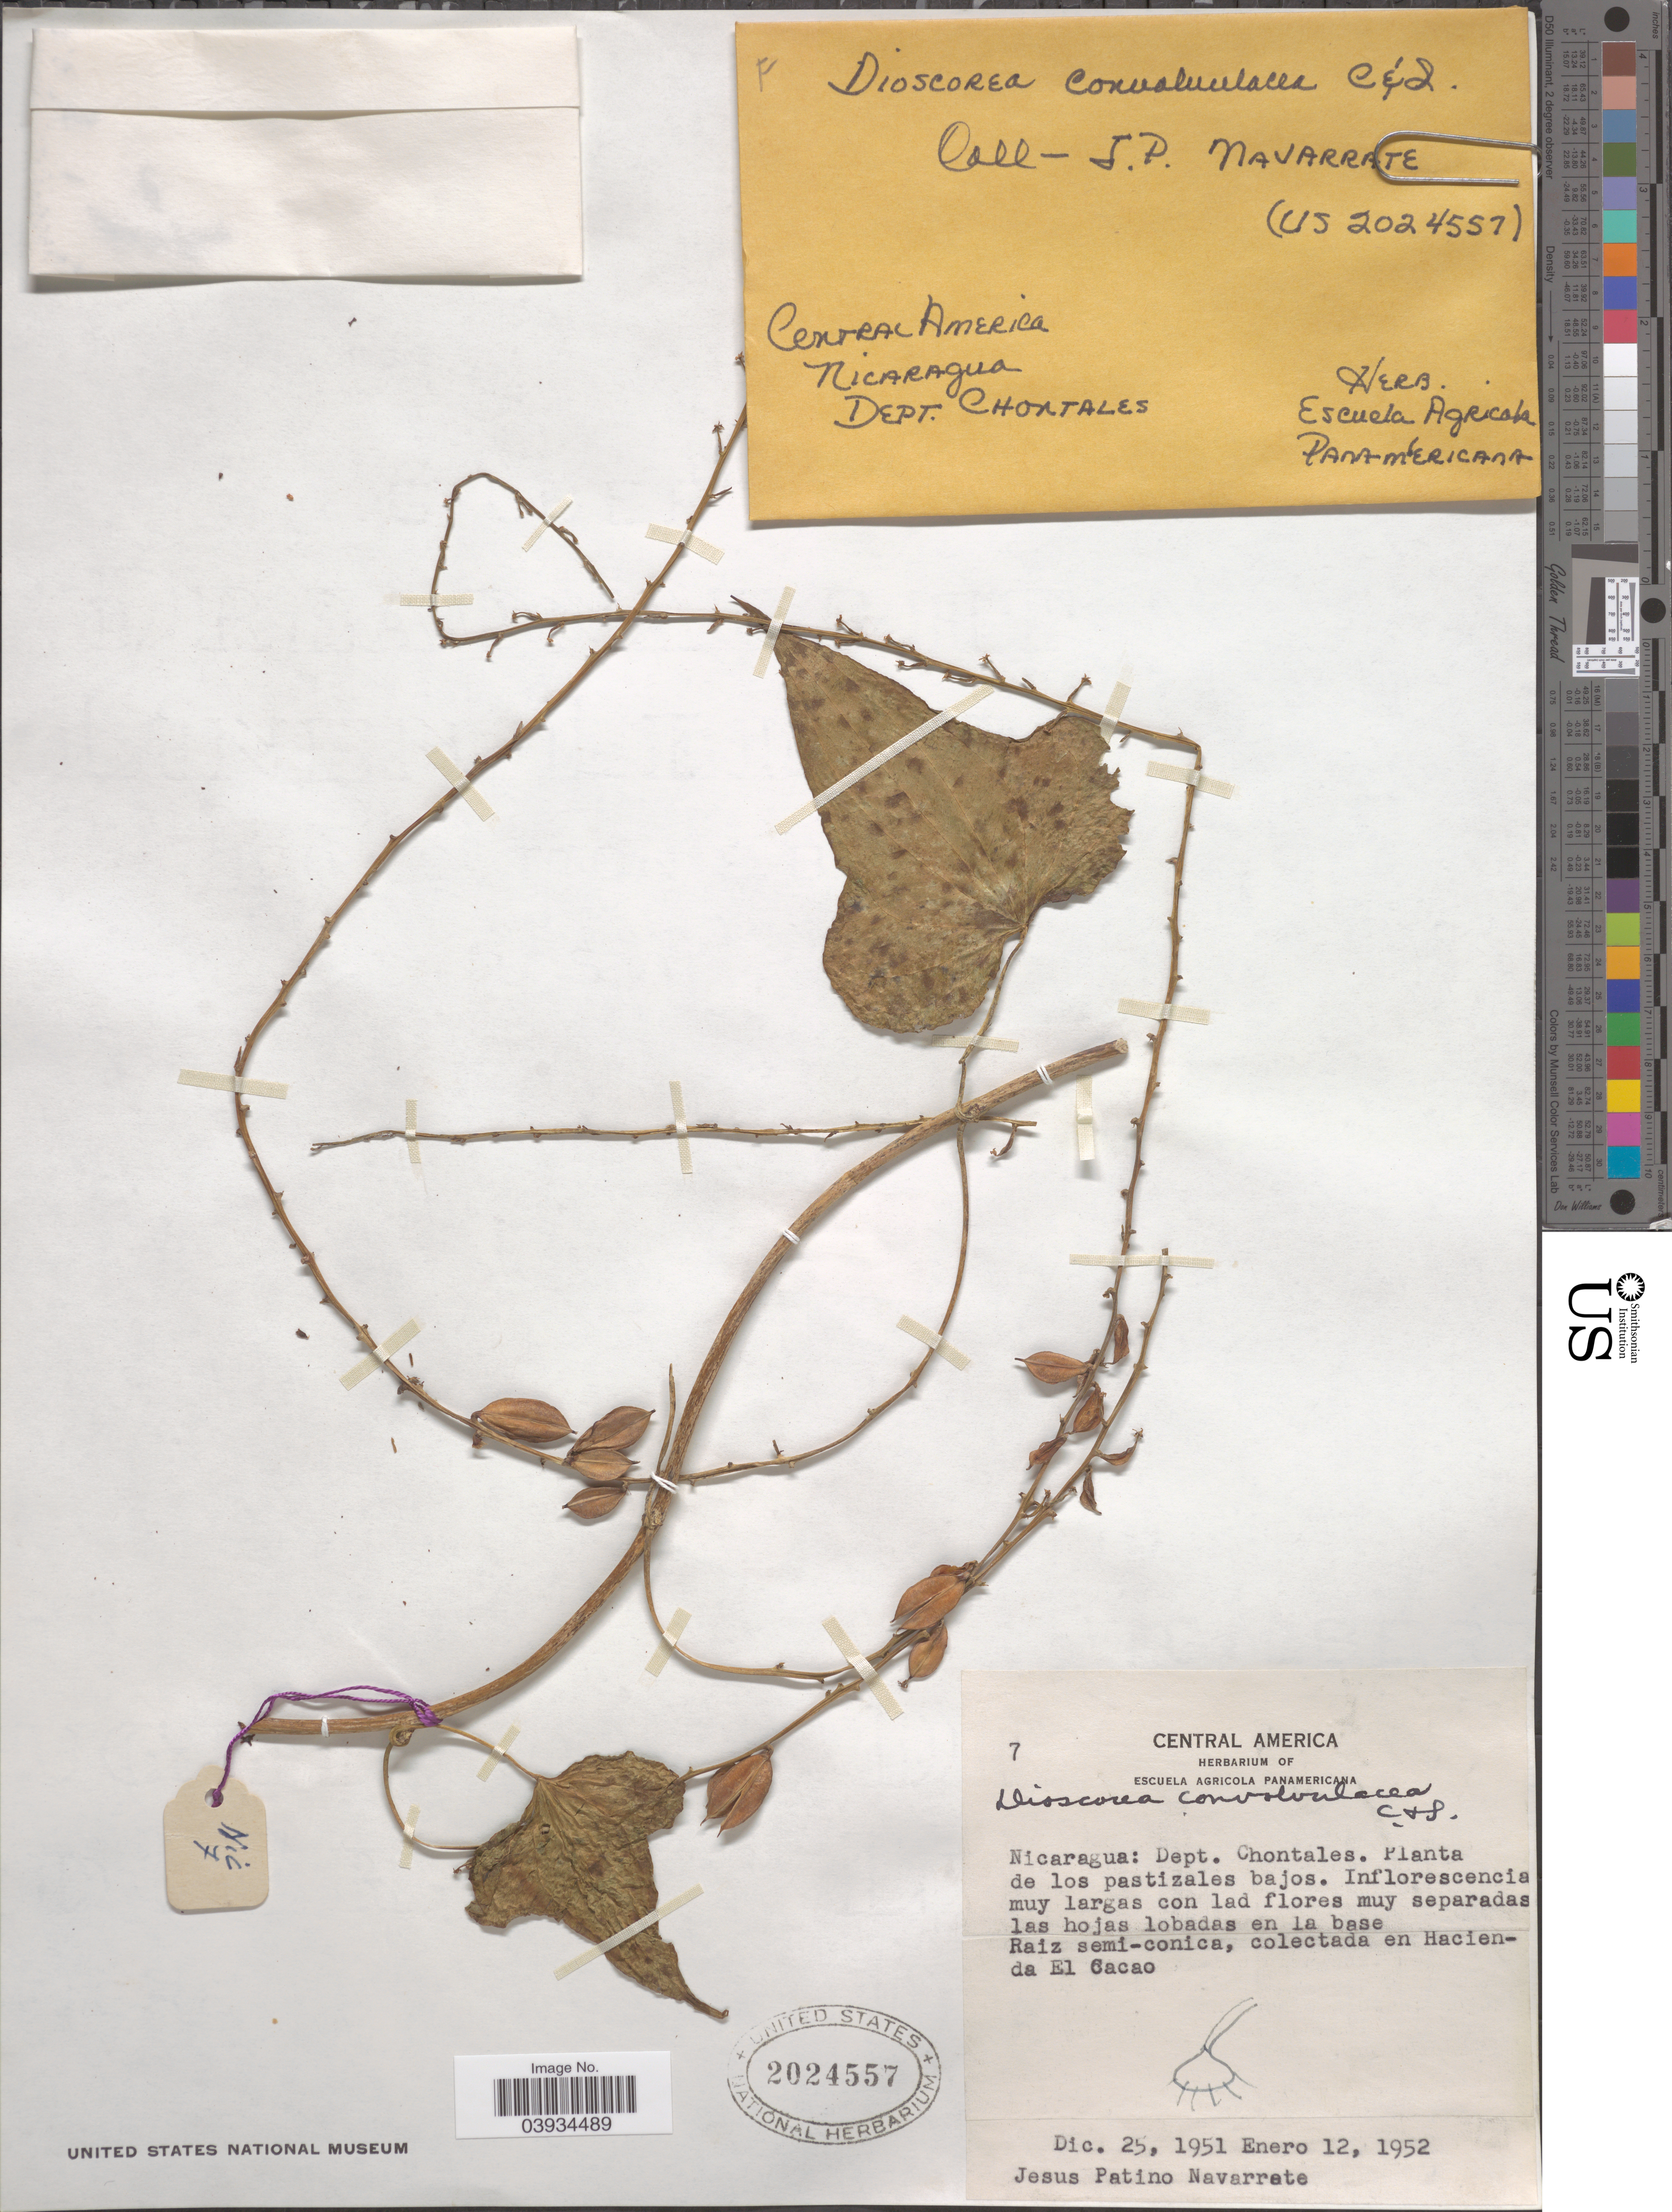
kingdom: Plantae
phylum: Tracheophyta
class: Liliopsida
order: Dioscoreales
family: Dioscoreaceae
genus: Dioscorea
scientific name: Dioscorea convolvulacea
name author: Schltdl. & Cham.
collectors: J. Navarrete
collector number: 7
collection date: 1951-12-25/1952-01-12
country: Nicaragua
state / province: Chontales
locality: Dept. Chontales. La base Raiz semi-conica, en Hacienda El Cacao.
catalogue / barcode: US 2024557